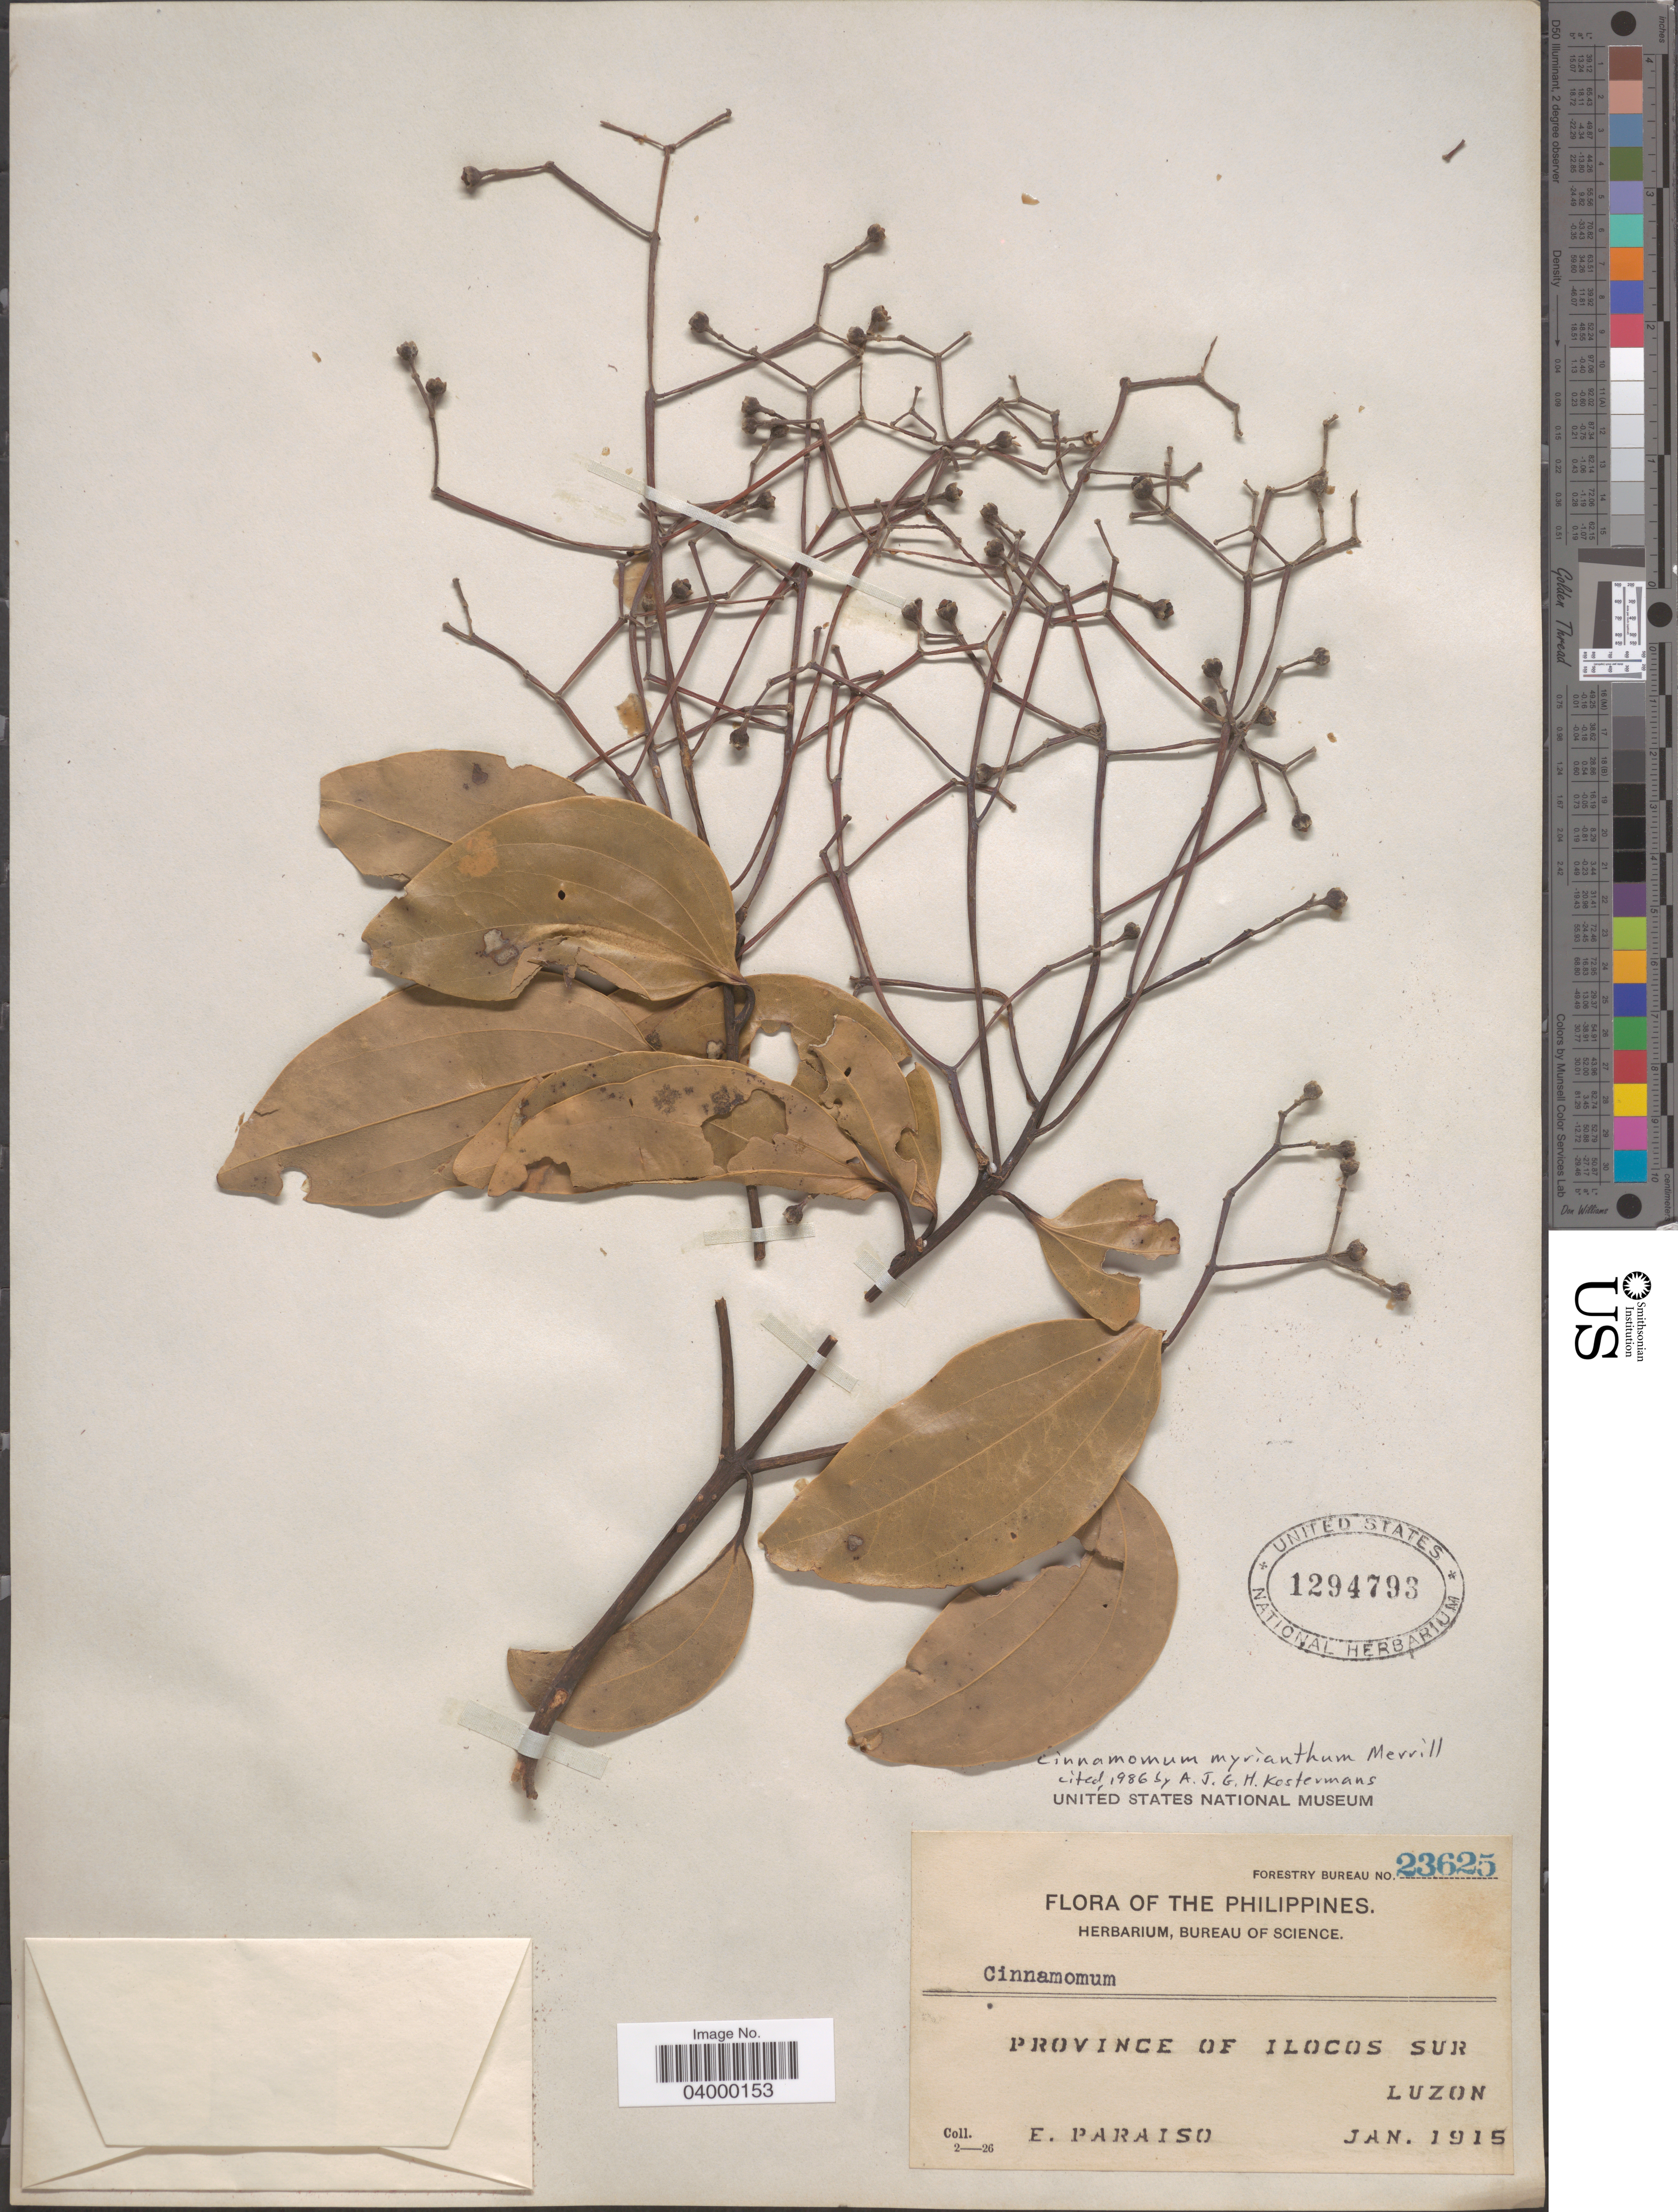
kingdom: Plantae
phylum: Tracheophyta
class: Magnoliopsida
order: Laurales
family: Lauraceae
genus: Cinnamomum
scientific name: Cinnamomum myrianthum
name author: Merr.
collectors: E. Paraiso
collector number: Forestry Bureau 23625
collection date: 1915-01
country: Philippines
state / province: Ilocos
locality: Province of Ilocos Sur. Luzon.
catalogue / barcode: US 1294793